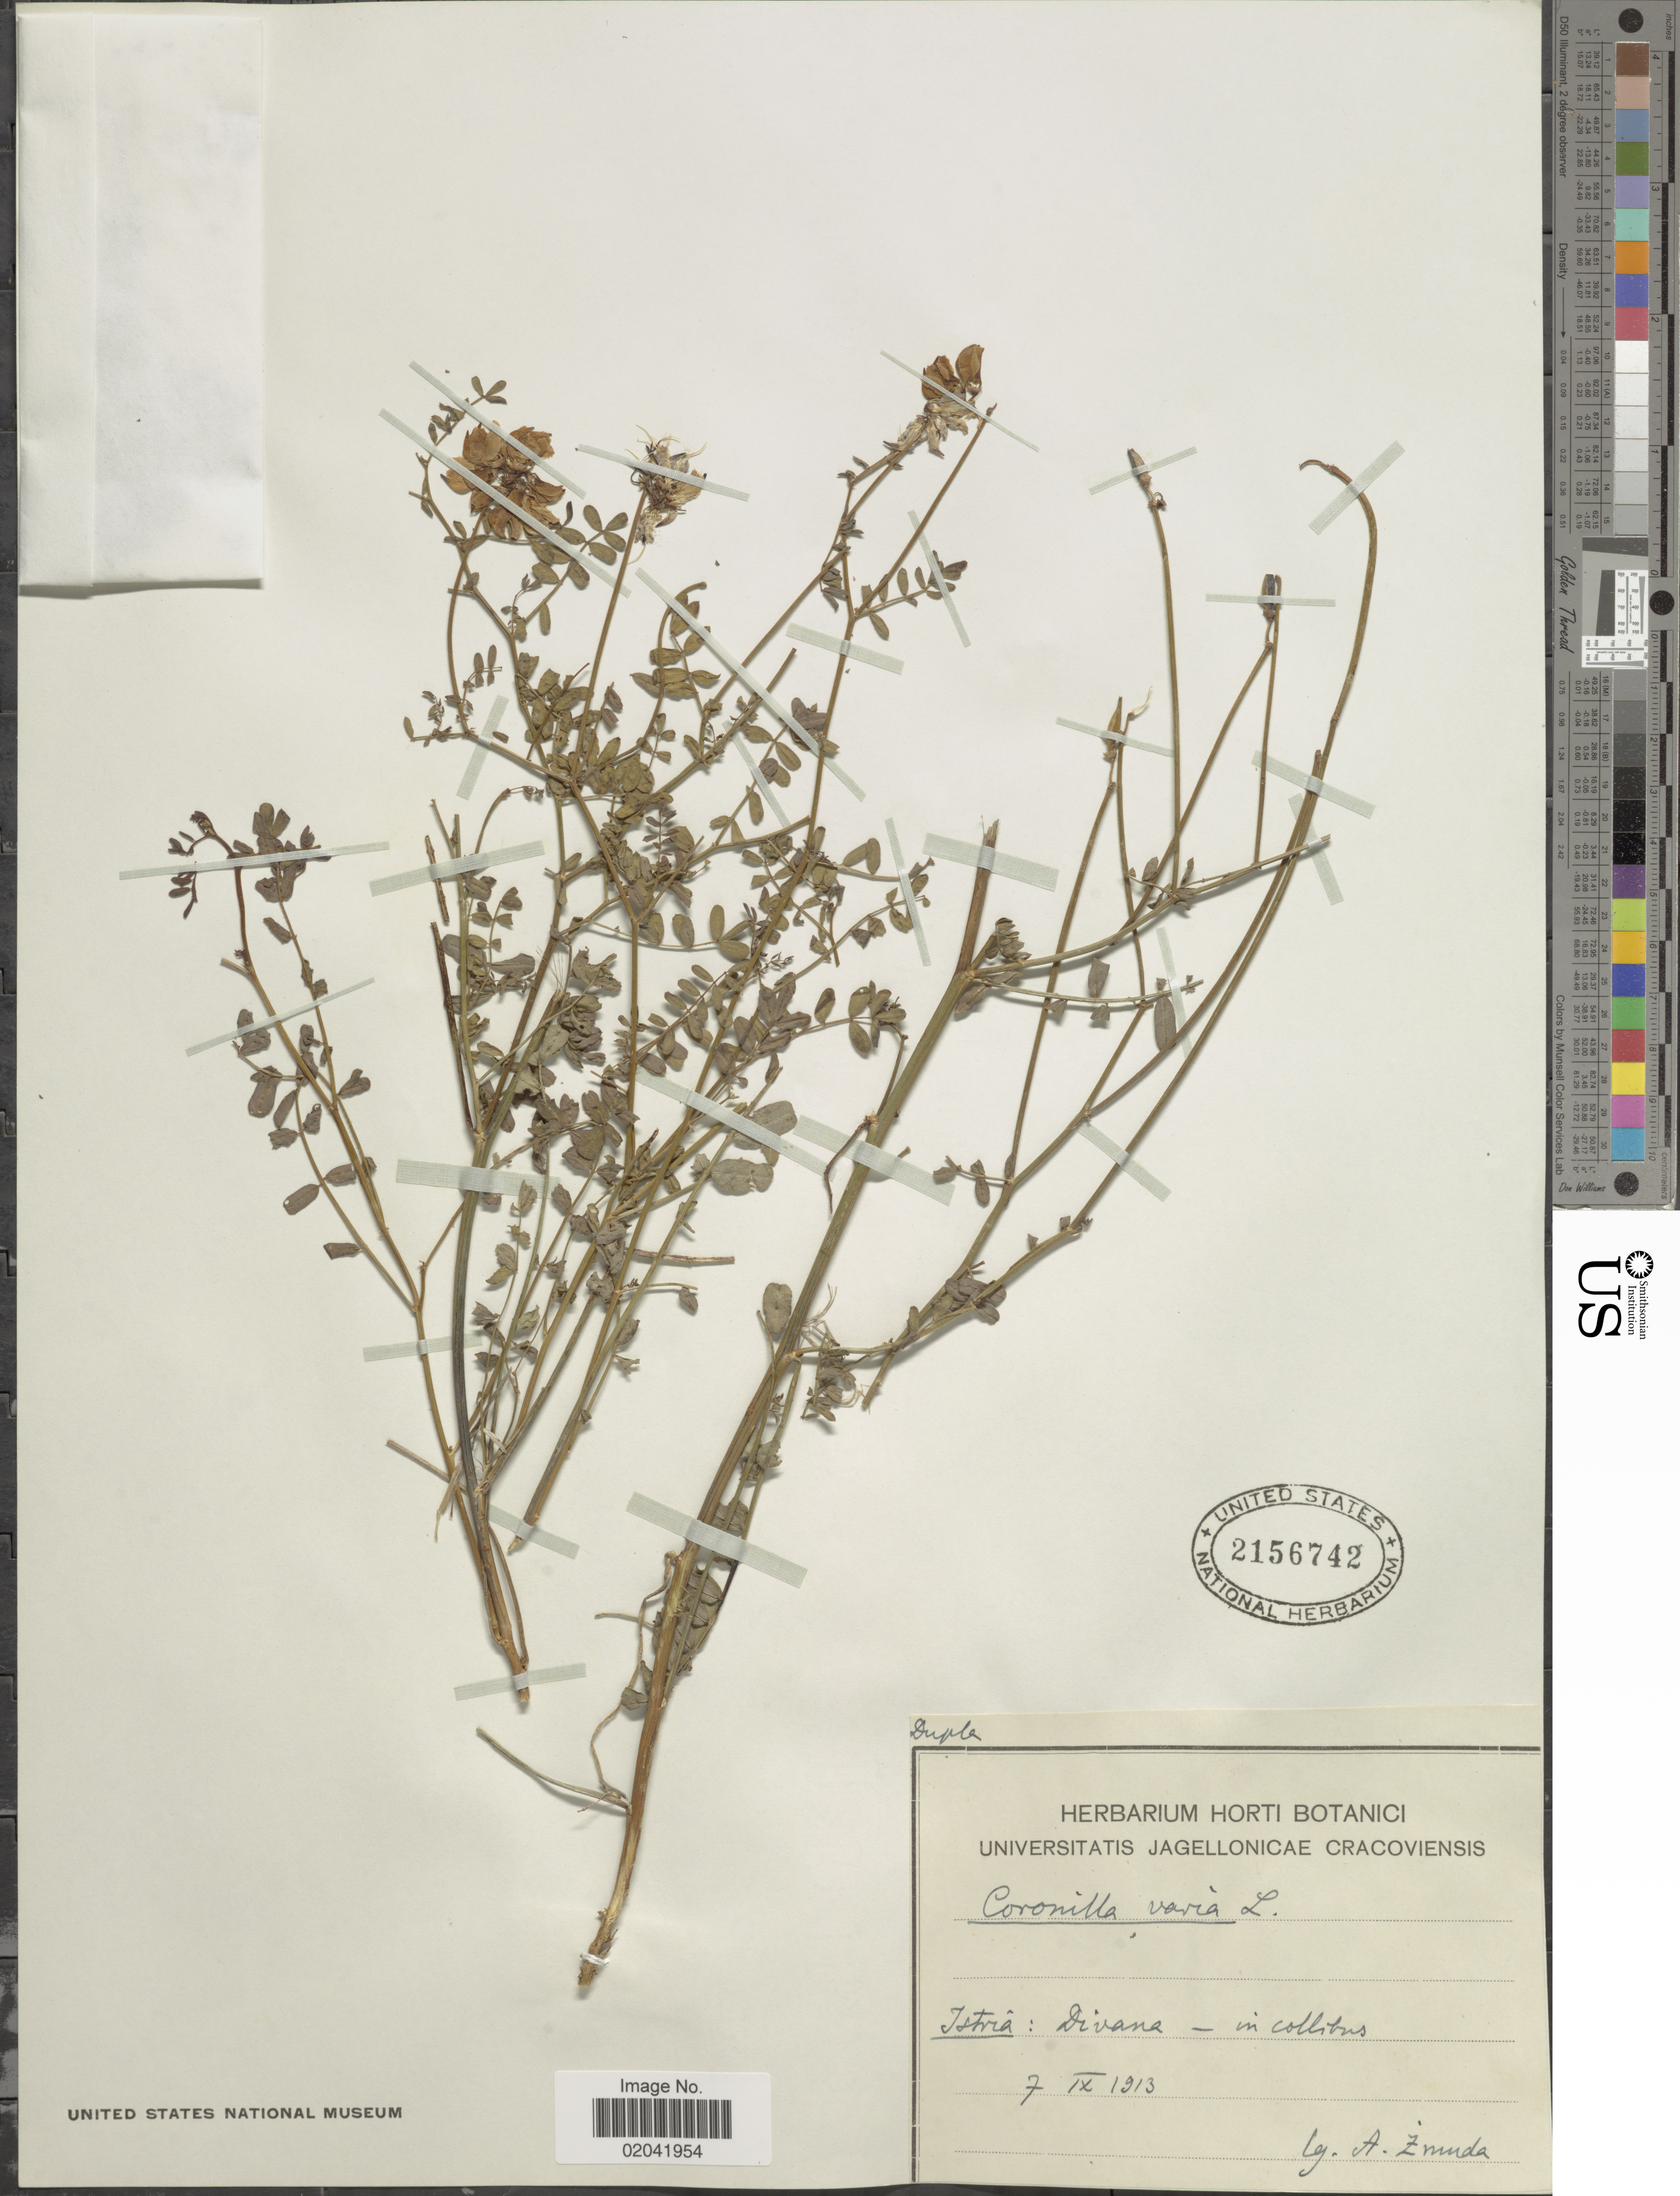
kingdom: Plantae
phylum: Tracheophyta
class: Magnoliopsida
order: Fabales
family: Fabaceae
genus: Coronilla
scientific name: Coronilla varia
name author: L.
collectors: A. Zmuda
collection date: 1913-09-07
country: Croatia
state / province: Istria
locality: Divana - in collibus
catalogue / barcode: US 2156742